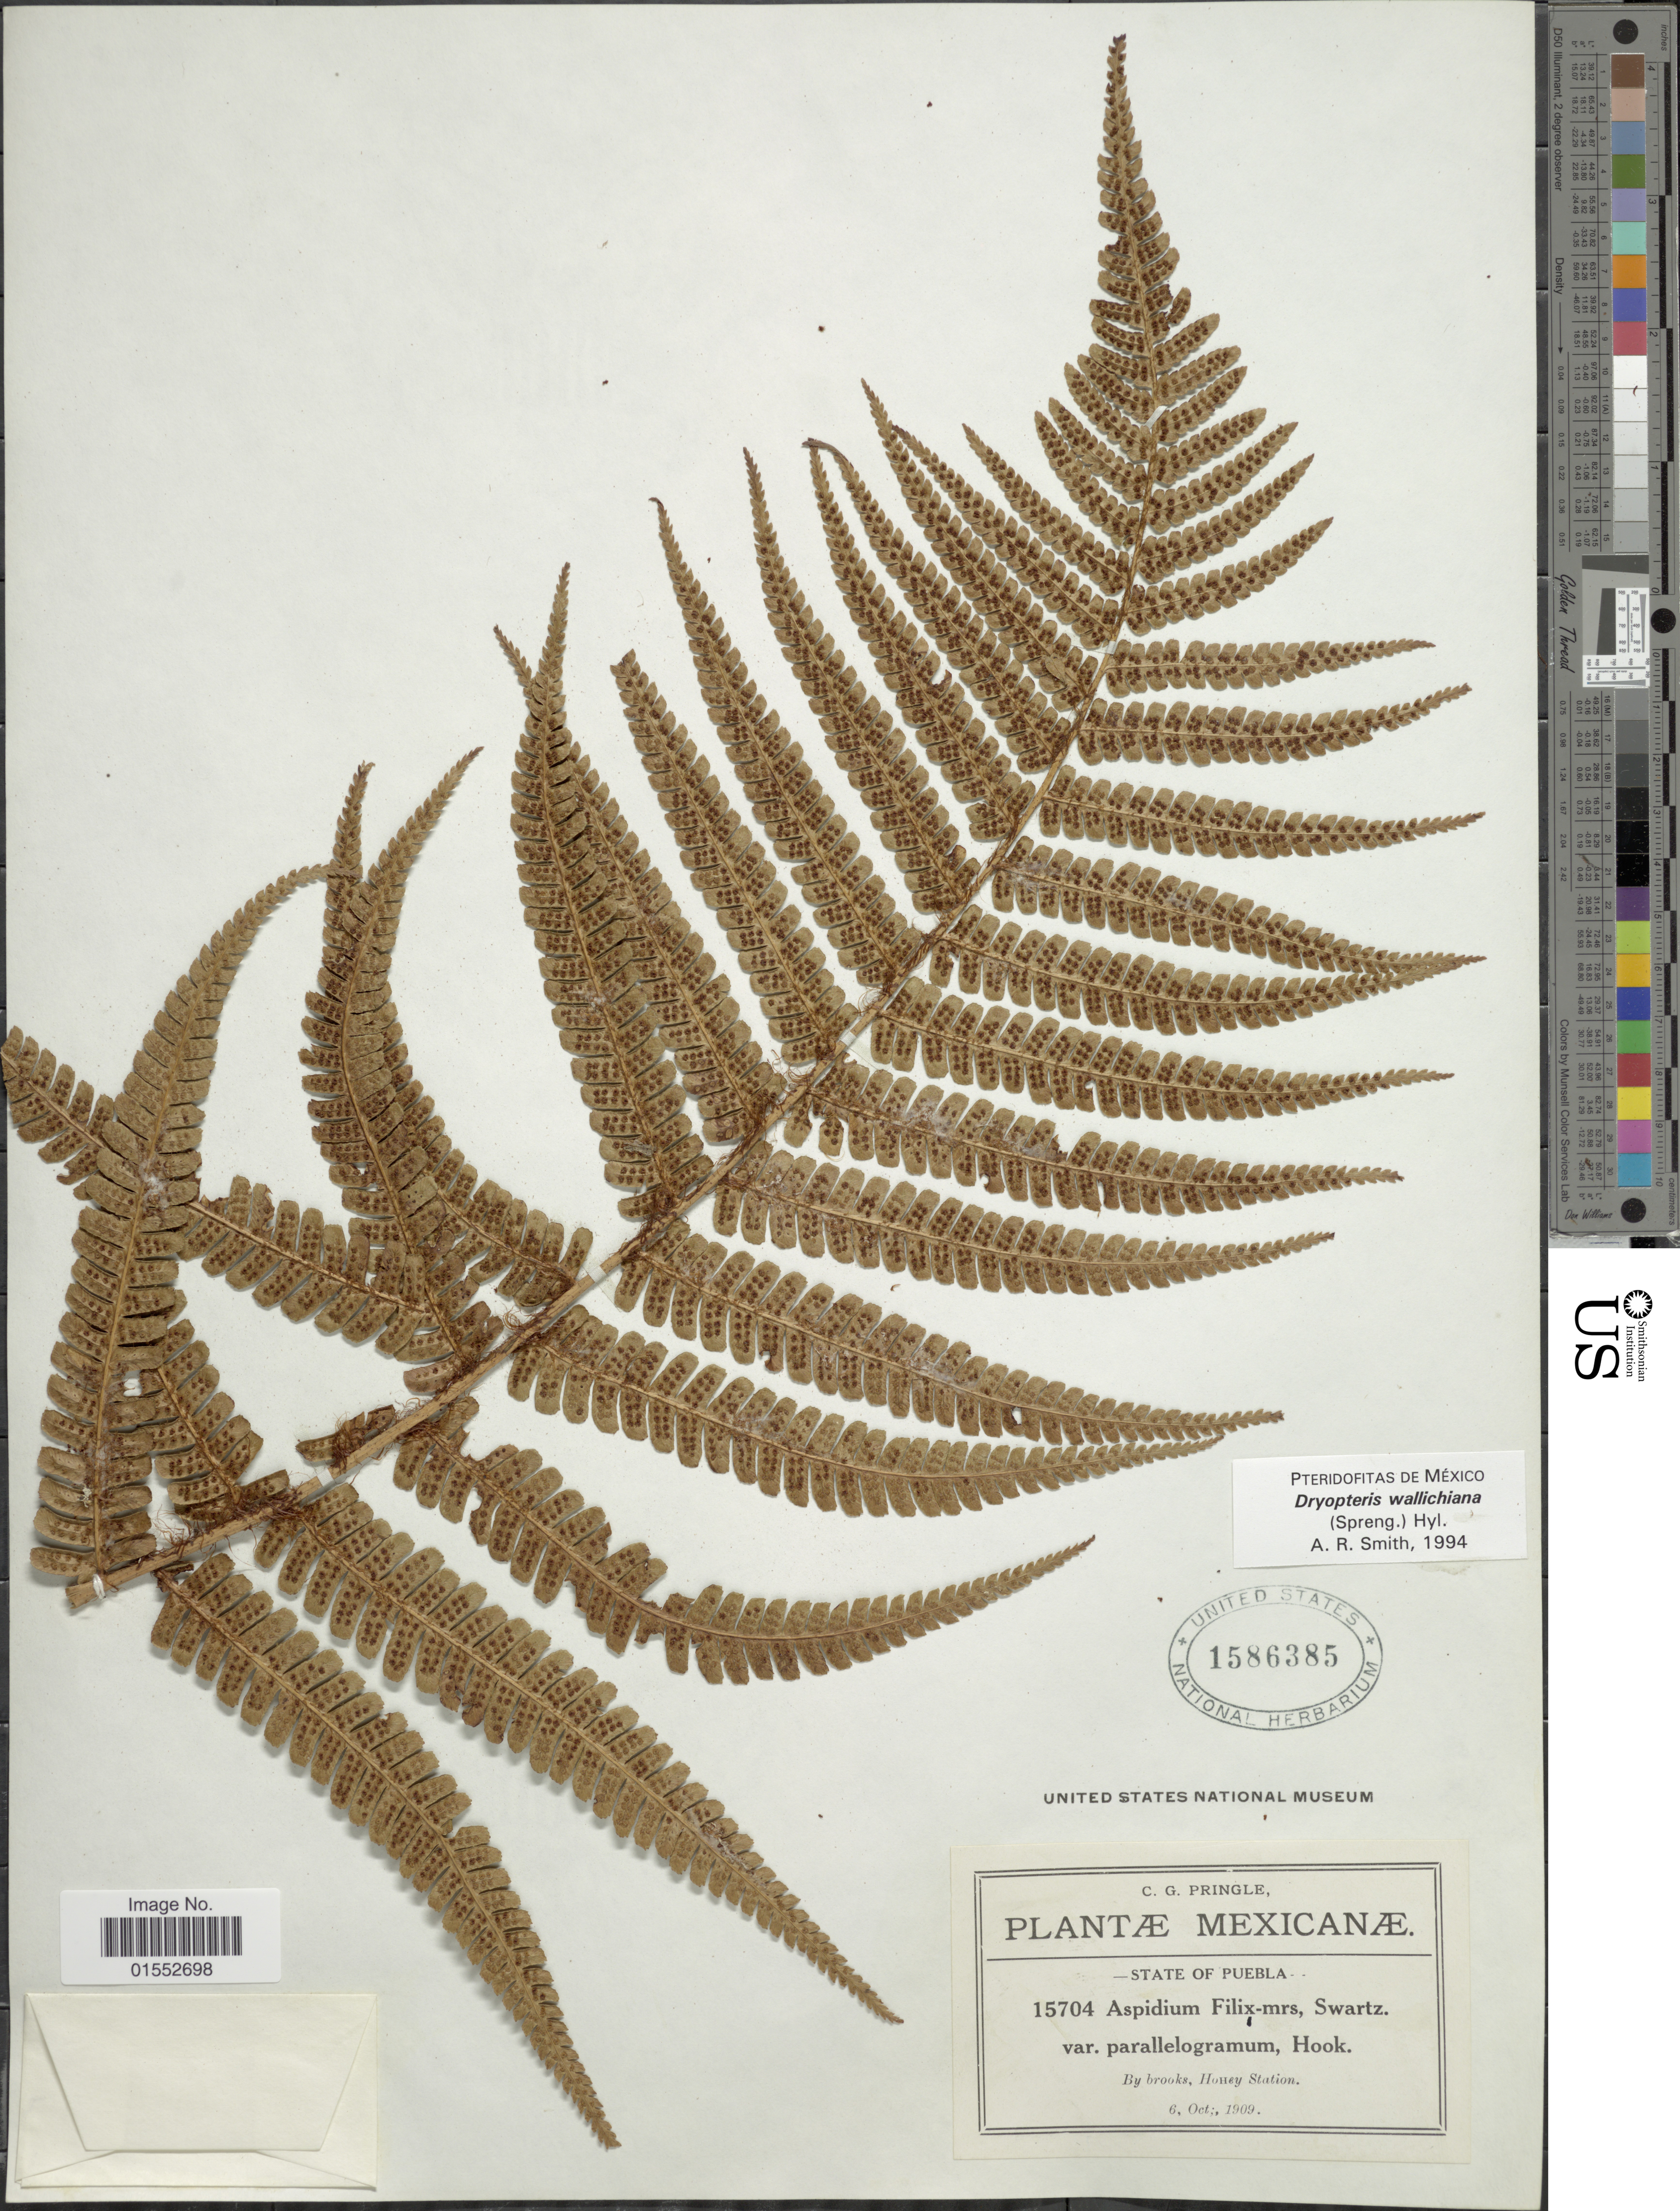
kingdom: Plantae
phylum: Tracheophyta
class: Polypodiopsida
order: Polypodiales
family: Dryopteridaceae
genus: Dryopteris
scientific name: Dryopteris wallichiana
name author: (Spreng.) Hyl.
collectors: C. G. Pringle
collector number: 15704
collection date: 1909-10-06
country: Mexico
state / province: Puebla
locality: Mexicanæ, By brooks, Hohey Station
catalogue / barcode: US 1586385